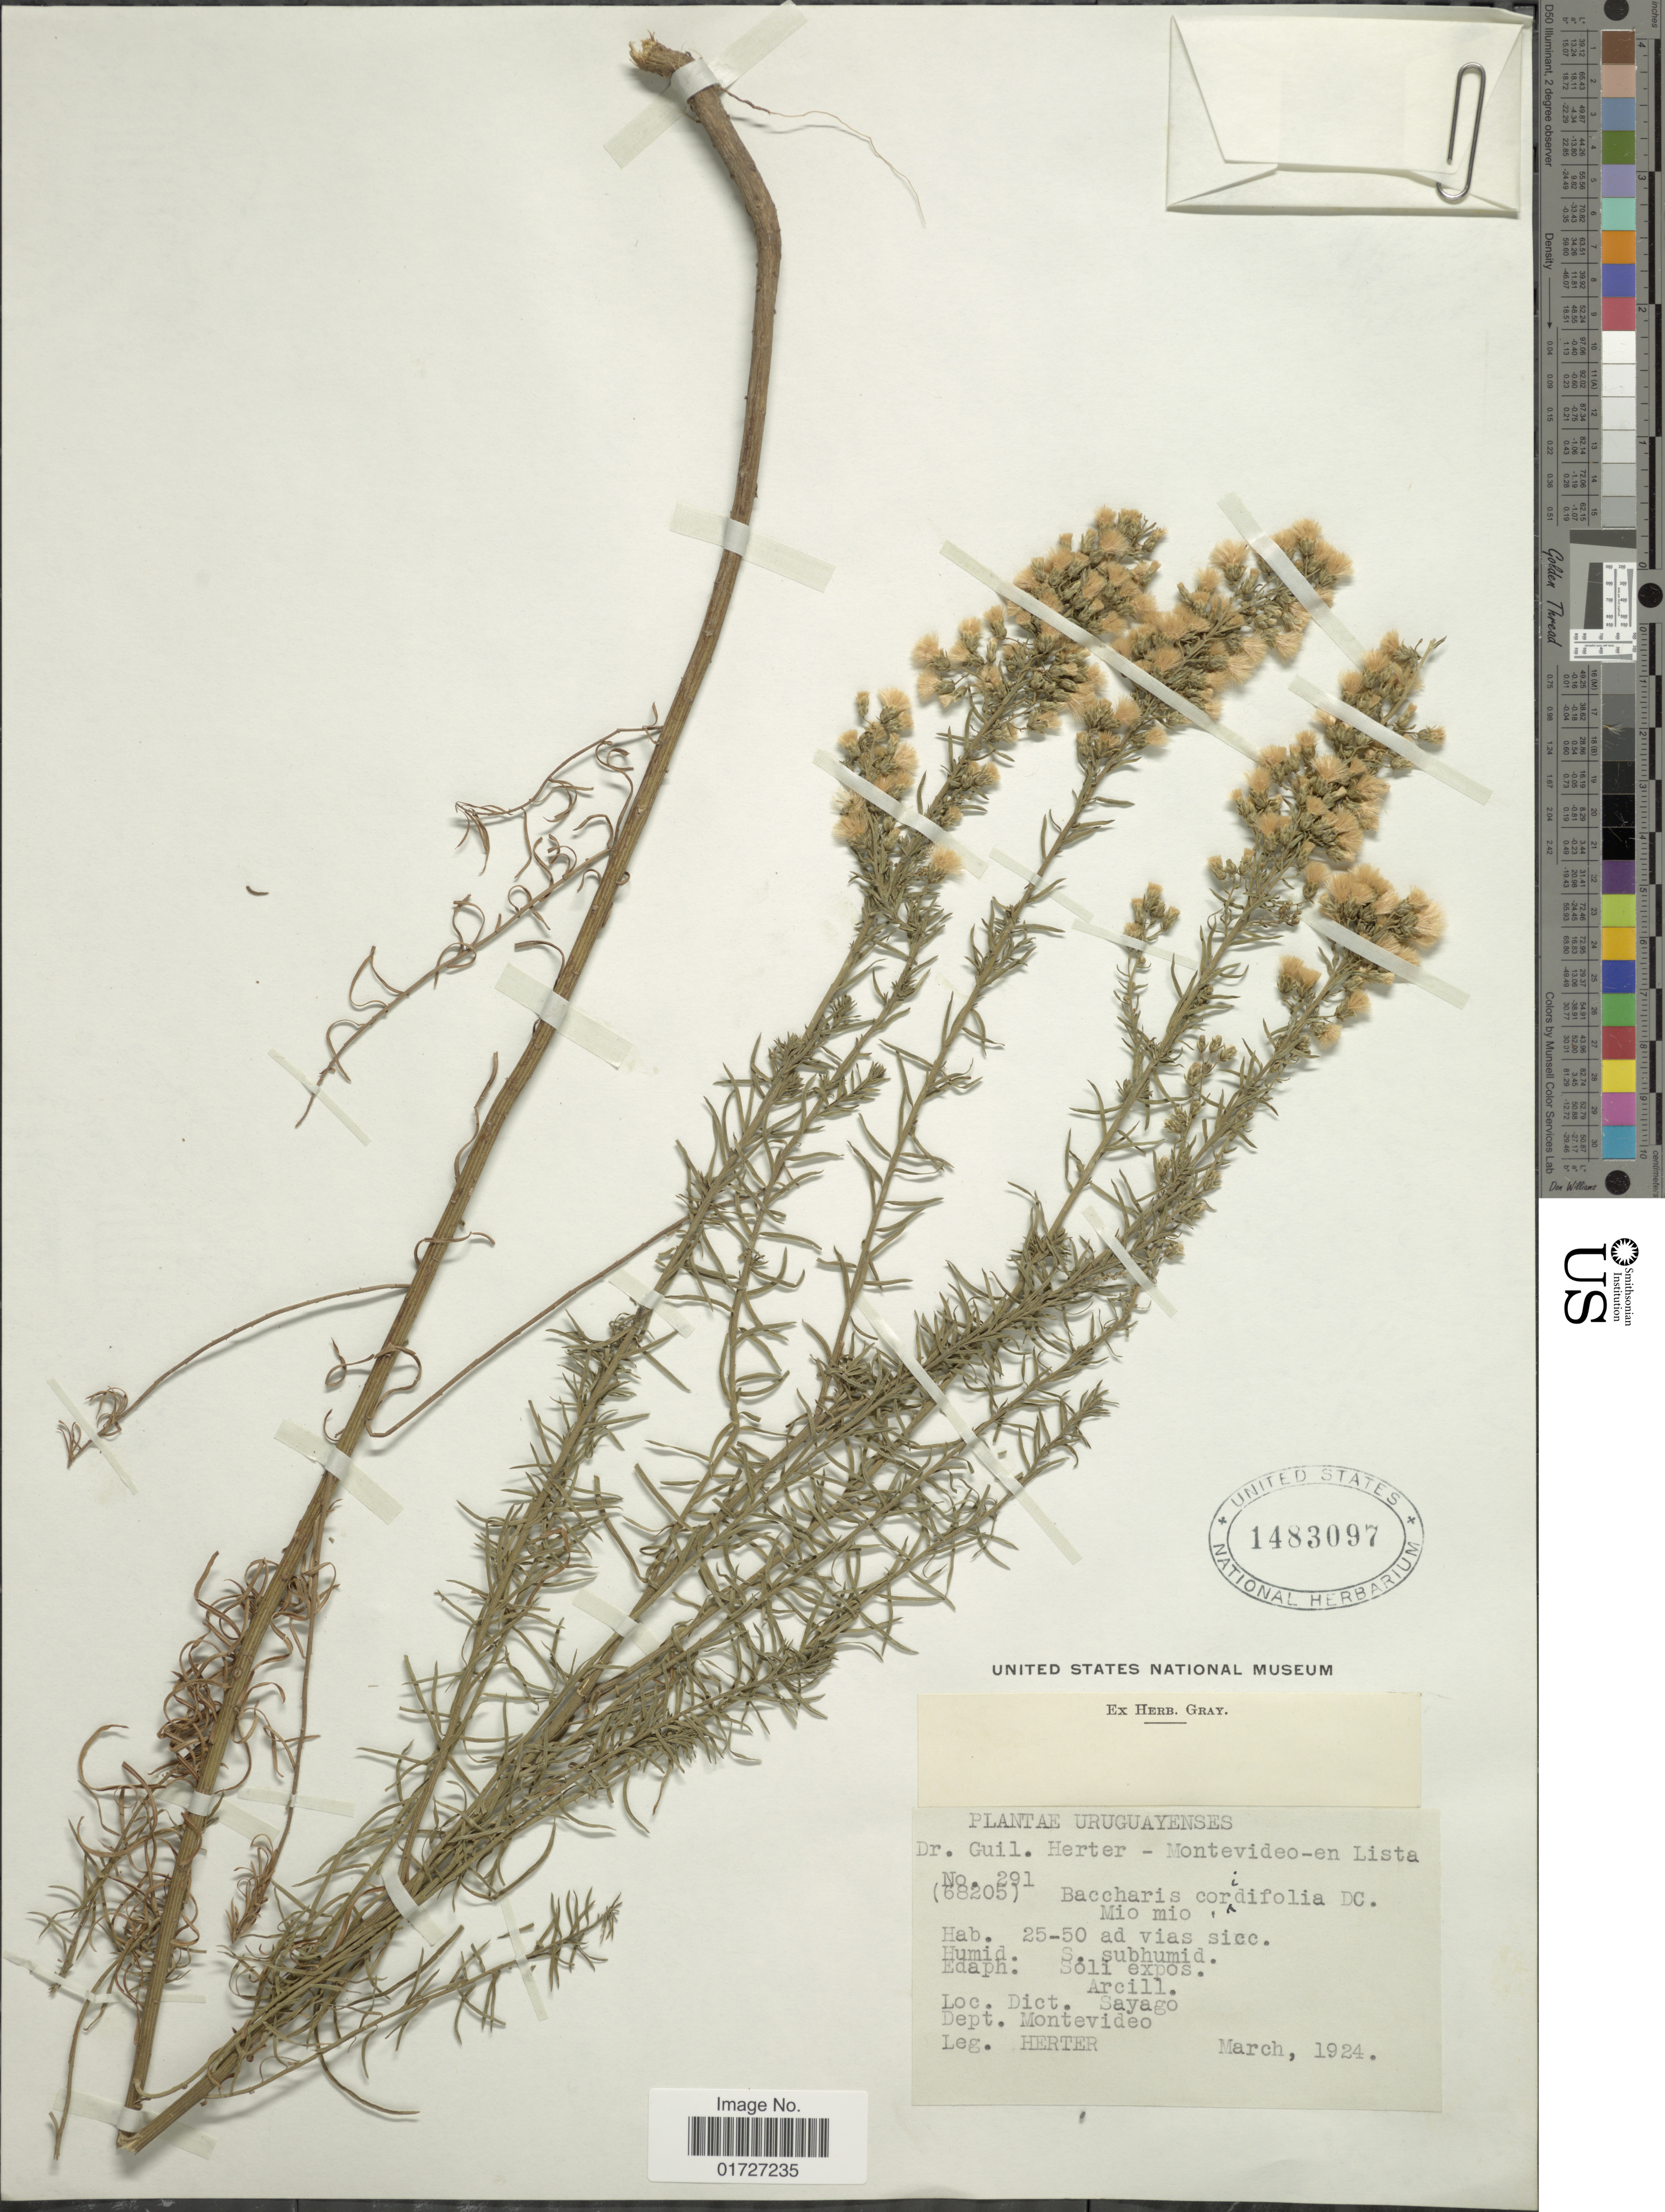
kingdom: Plantae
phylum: Tracheophyta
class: Magnoliopsida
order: Asterales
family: Asteraceae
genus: Baccharis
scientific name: Baccharis coridifolia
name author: DC.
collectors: W. G. Herter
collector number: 291/68205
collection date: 1924-03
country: Uruguay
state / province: Montevideo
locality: Dict. Sayago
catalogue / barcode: US 1483097